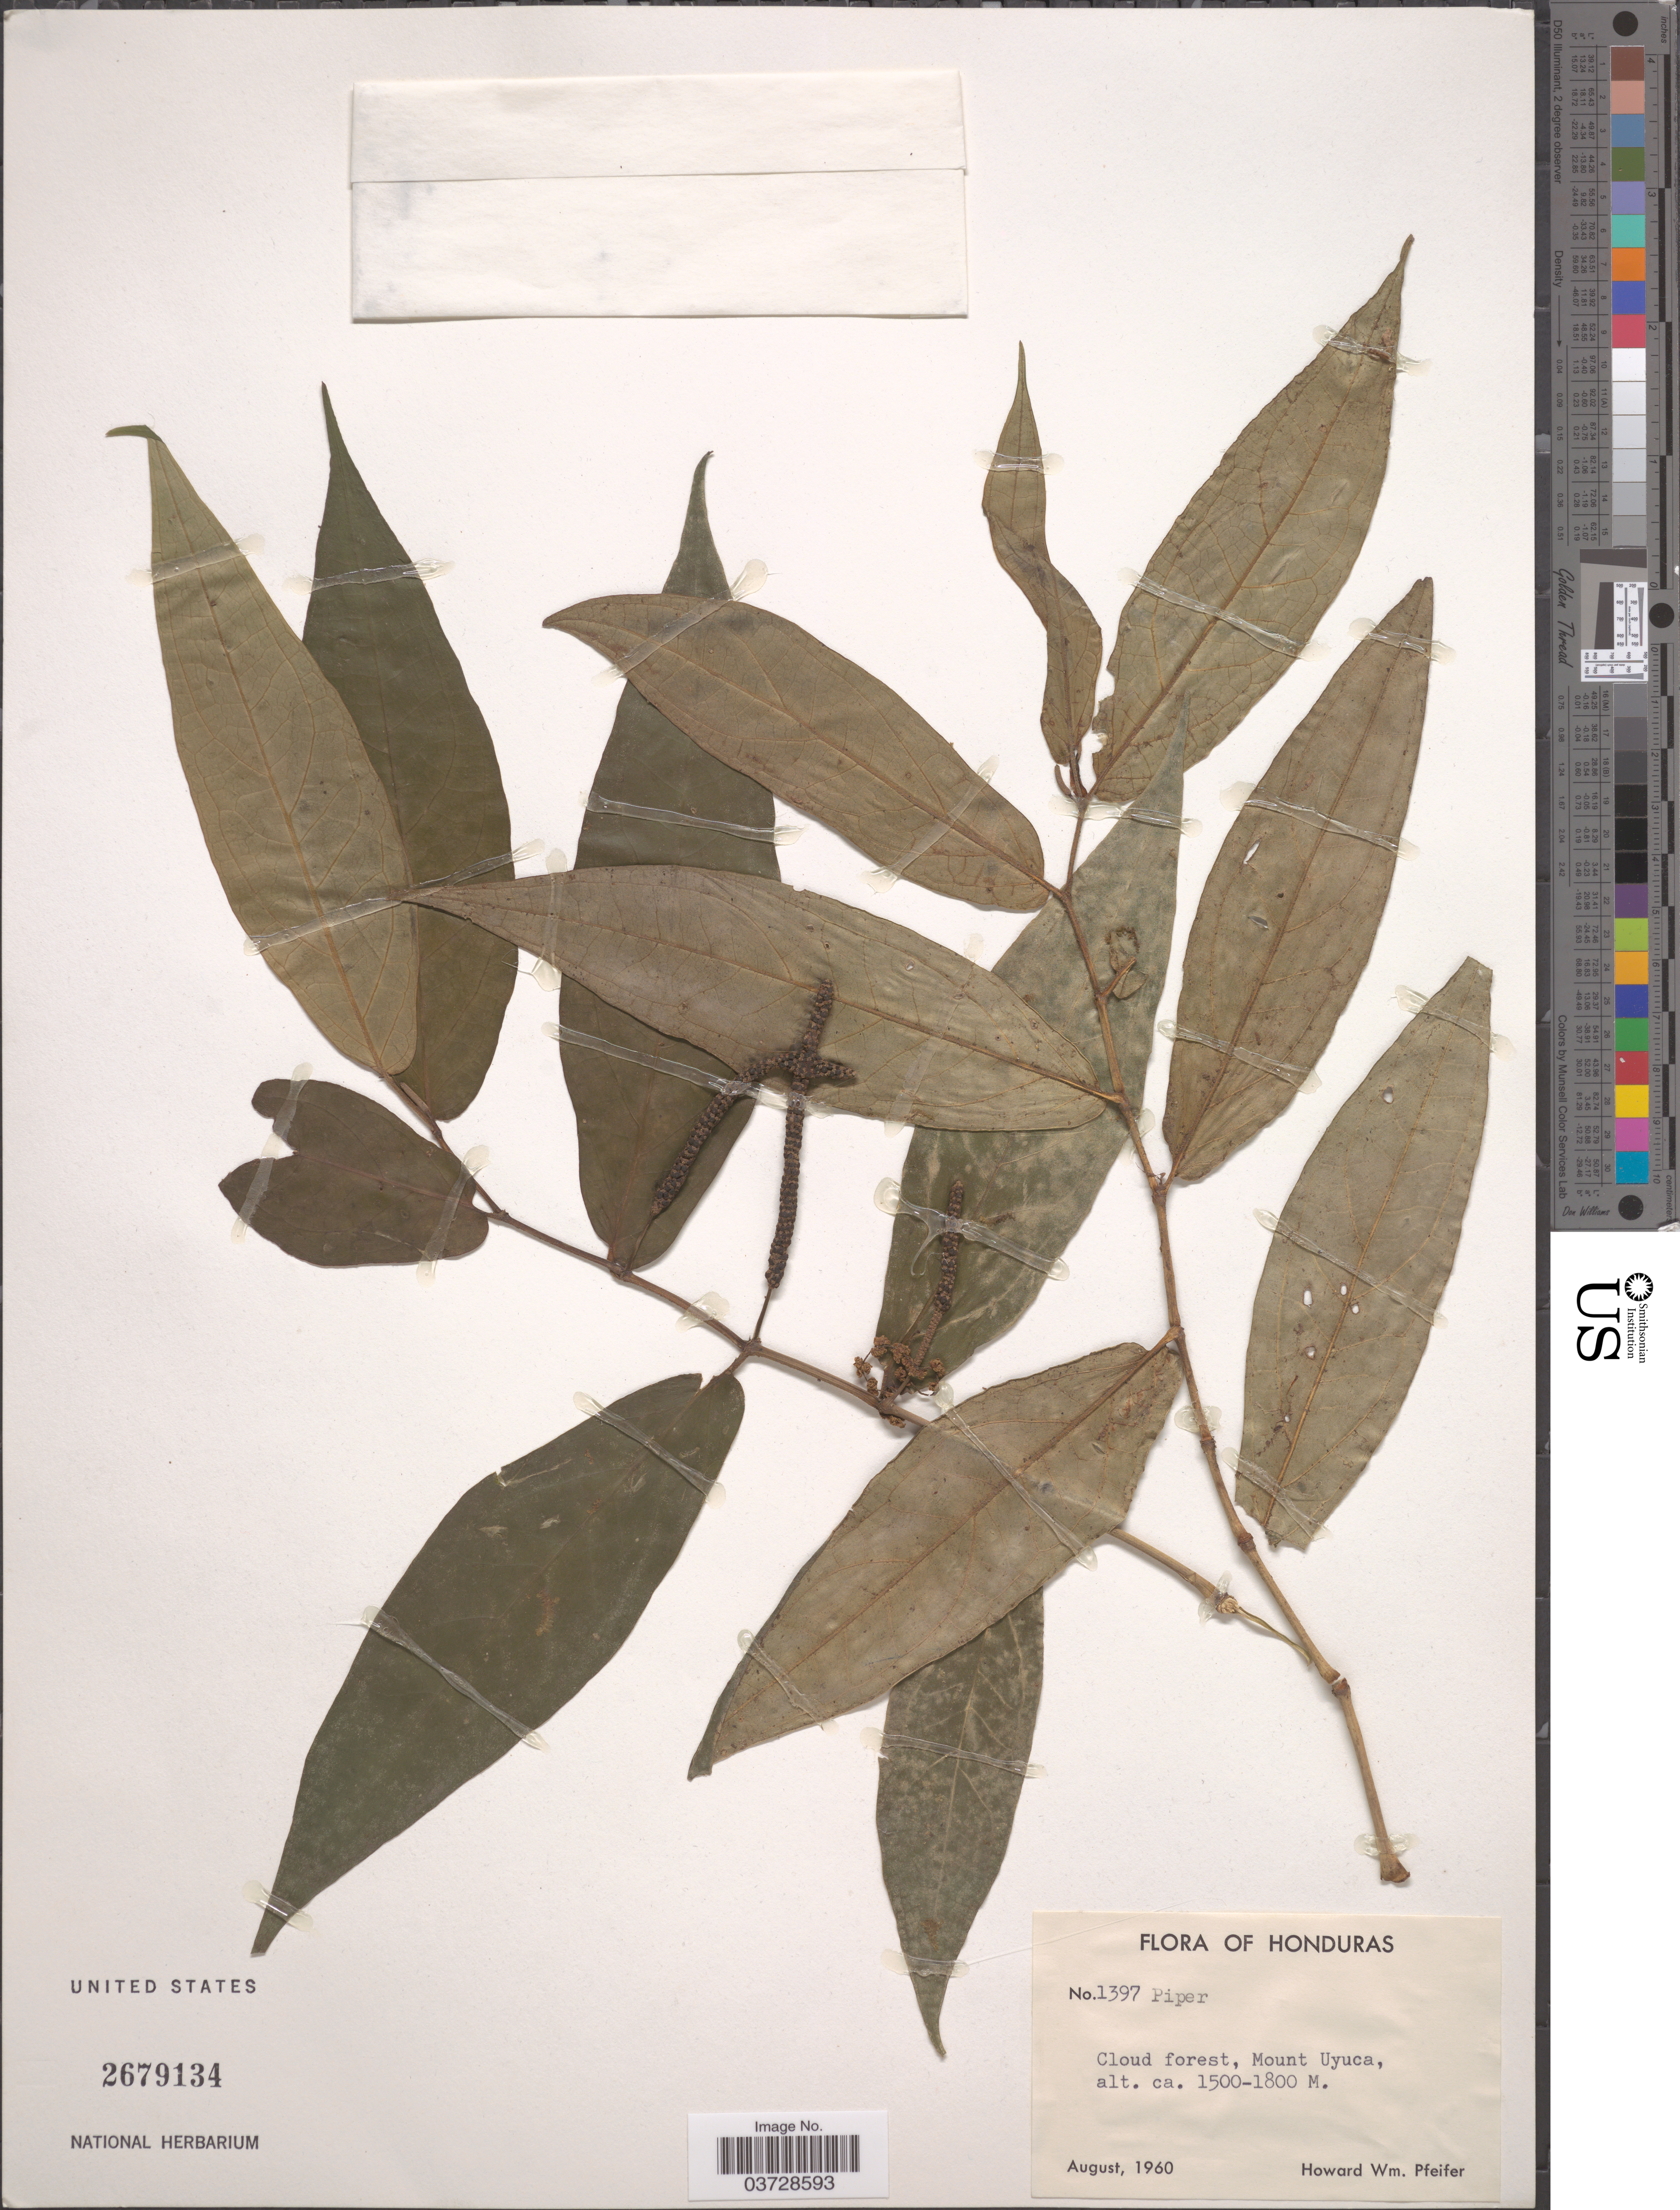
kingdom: Plantae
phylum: Tracheophyta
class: Magnoliopsida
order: Piperales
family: Piperaceae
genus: Piper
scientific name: Piper sp.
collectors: H. W. Pfeifer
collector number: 1397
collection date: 1960-08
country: Honduras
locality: Cloud forest, Mount Uyuca.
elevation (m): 1500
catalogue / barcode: US 2679134